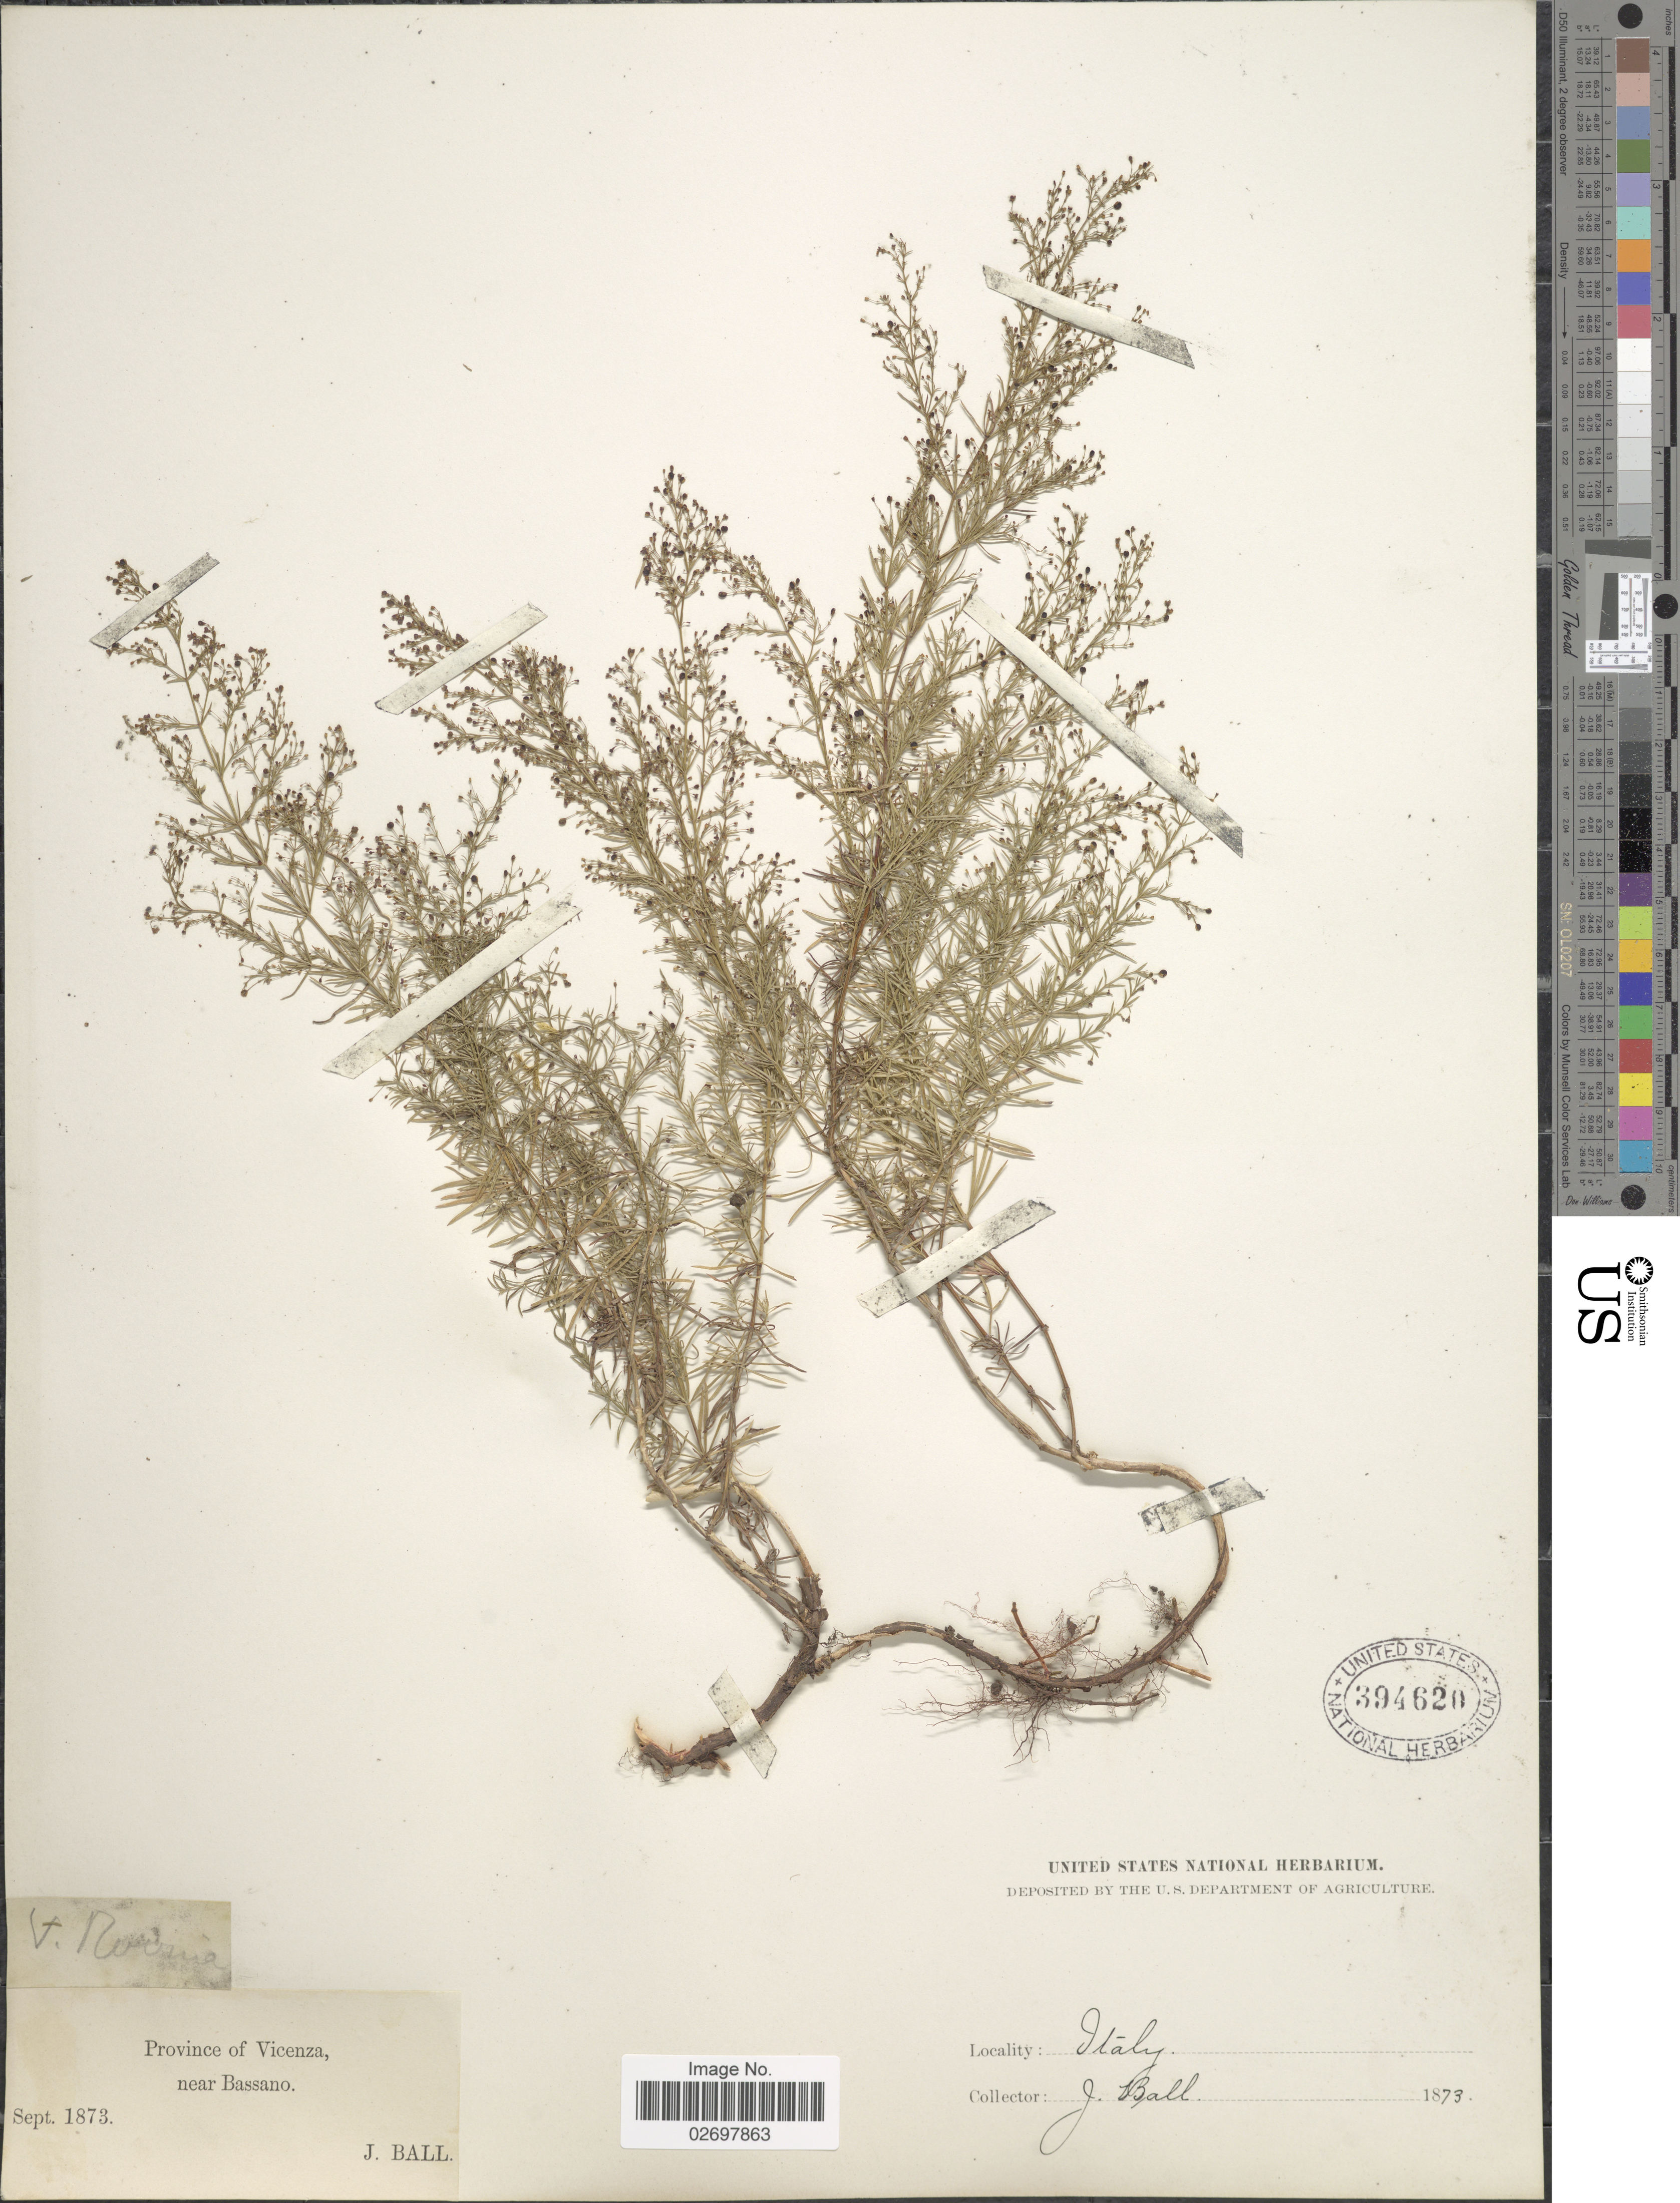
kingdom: Plantae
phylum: Tracheophyta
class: Magnoliopsida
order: Gentianales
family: Rubiaceae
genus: Galium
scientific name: Galium sp.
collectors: J. Ball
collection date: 1873-09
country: Italy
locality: Province of Vicenza, near Bassano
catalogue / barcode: US 394620